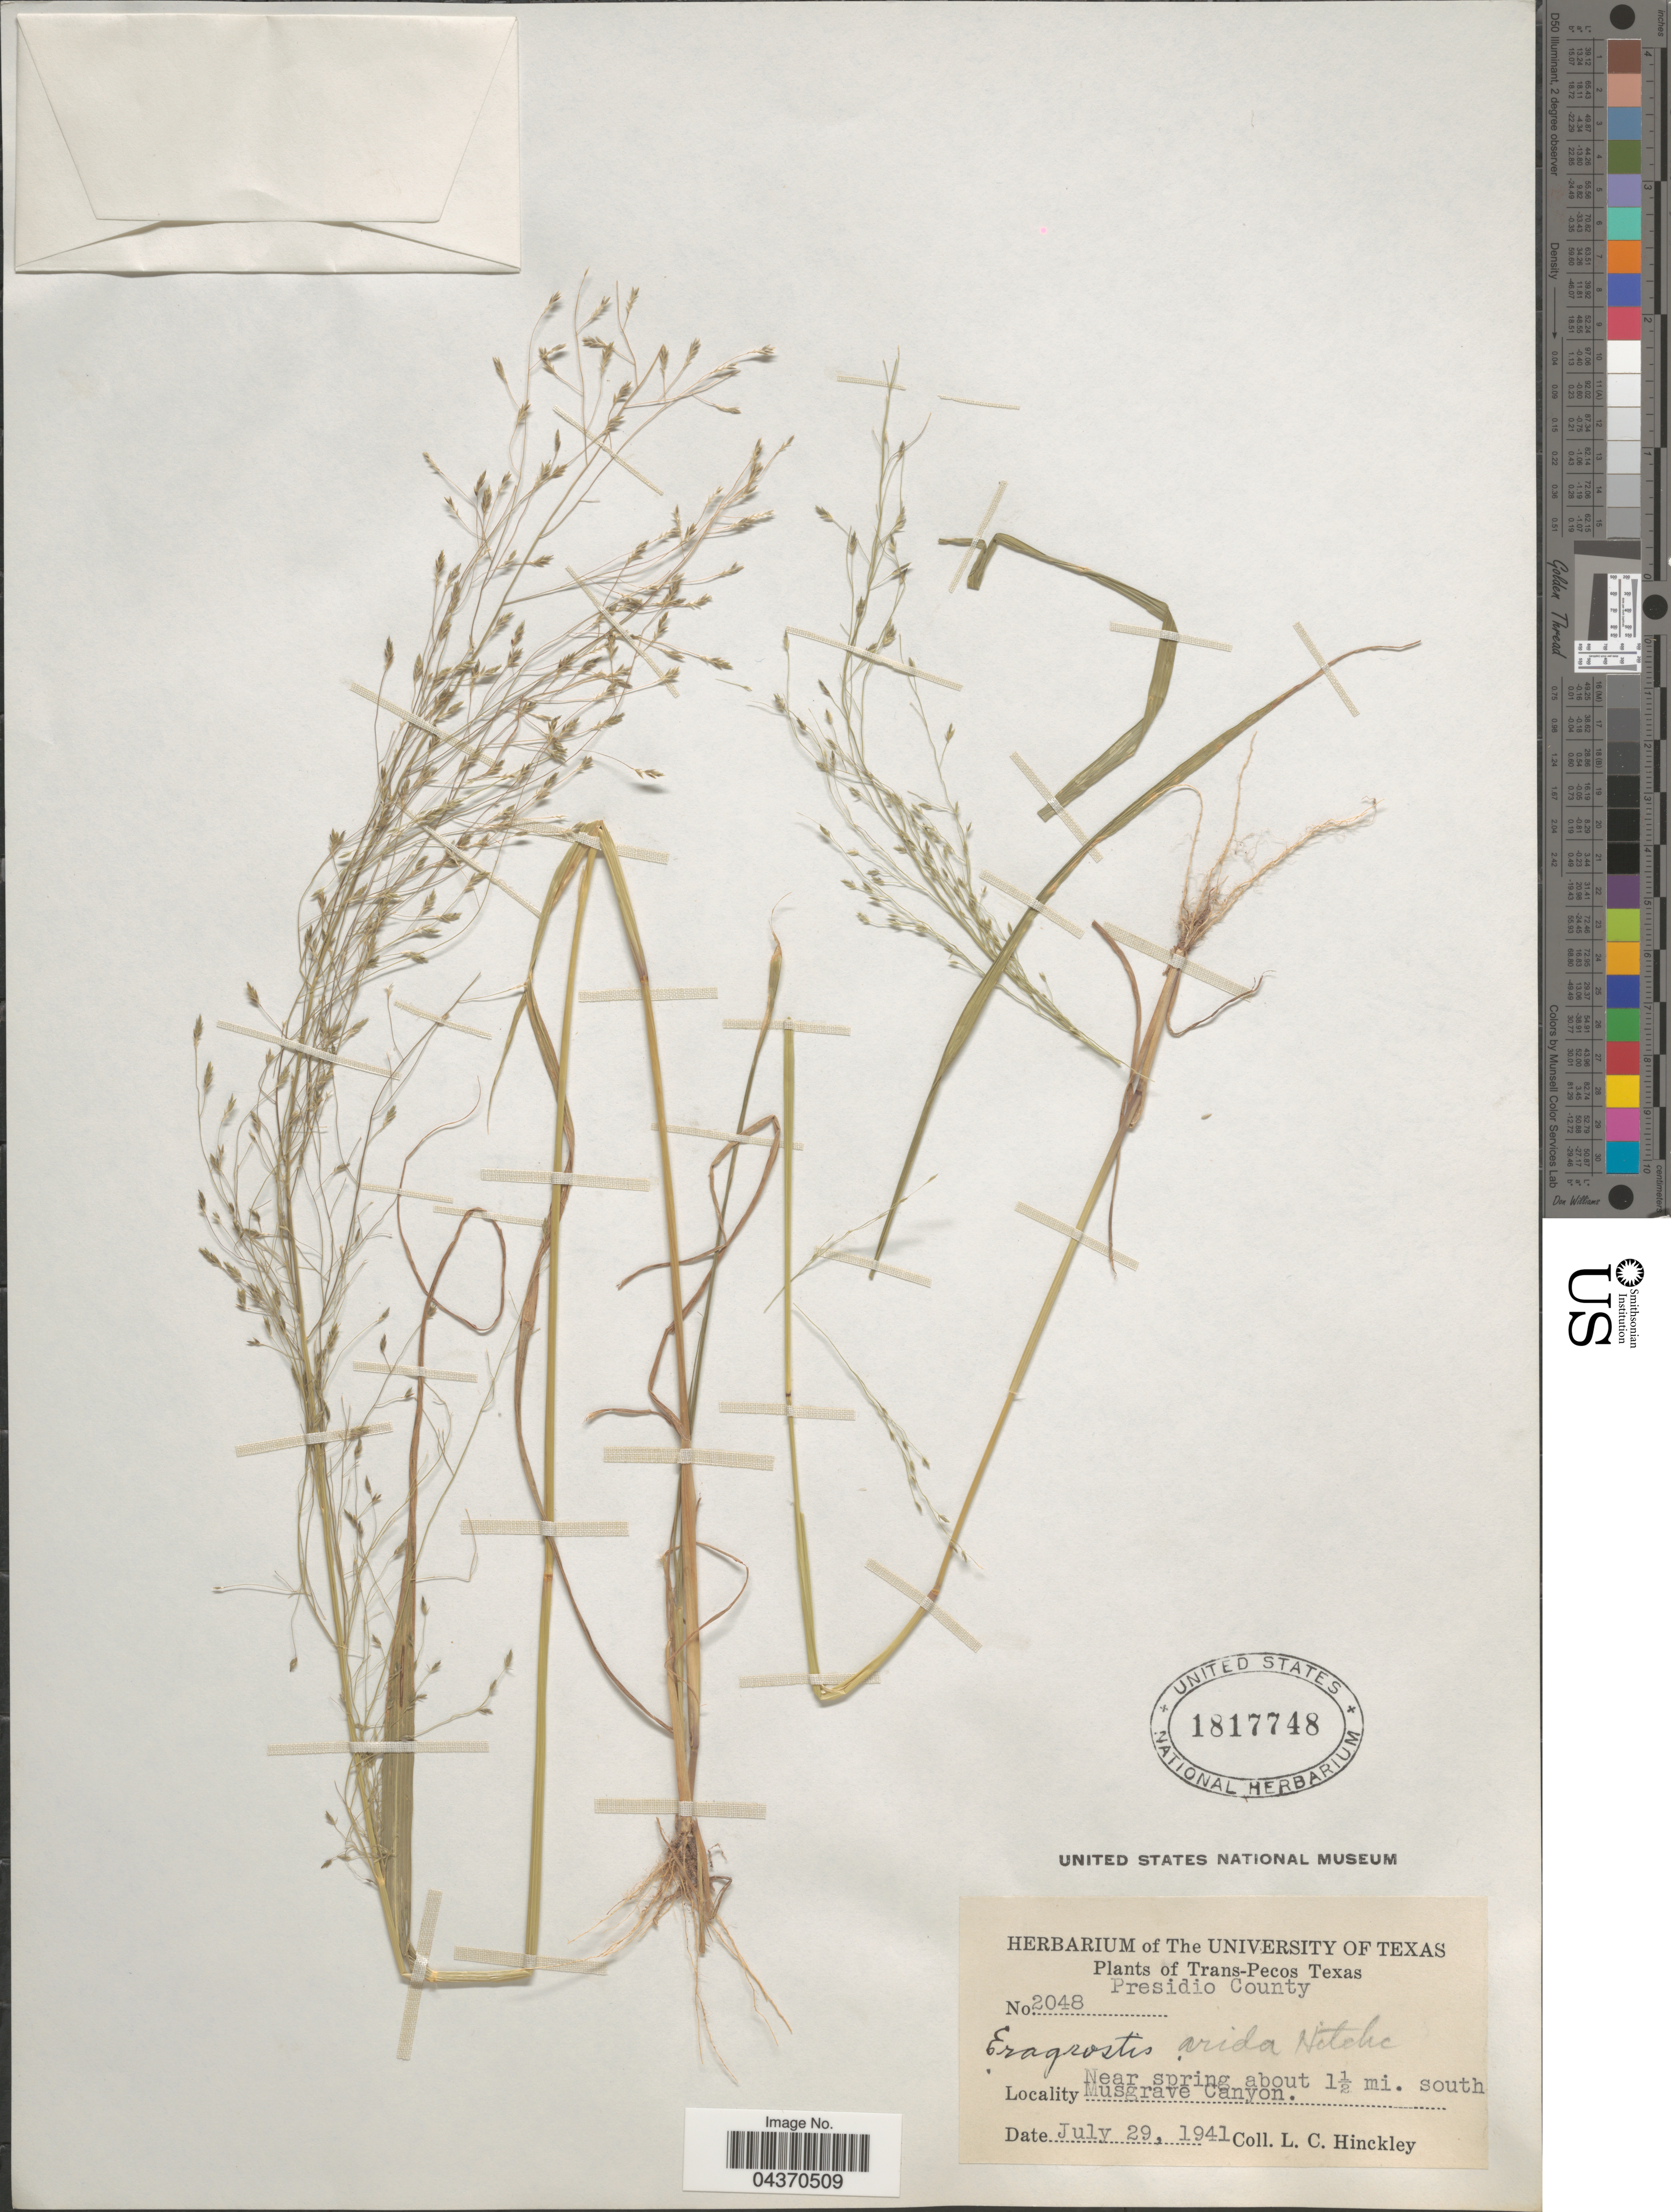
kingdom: Plantae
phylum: Tracheophyta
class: Liliopsida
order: Poales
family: Poaceae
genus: Eragrostis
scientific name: Eragrostis pectinacea var. miserrima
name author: (E. Fourn.) Reeder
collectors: L. Hinckley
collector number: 2048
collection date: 1941-07-29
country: United States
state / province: Texas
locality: Trans-Pecos Texas. Presidio County. Near spring about 1½ mi. south Musgrave Canyon.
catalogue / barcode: US 1817748